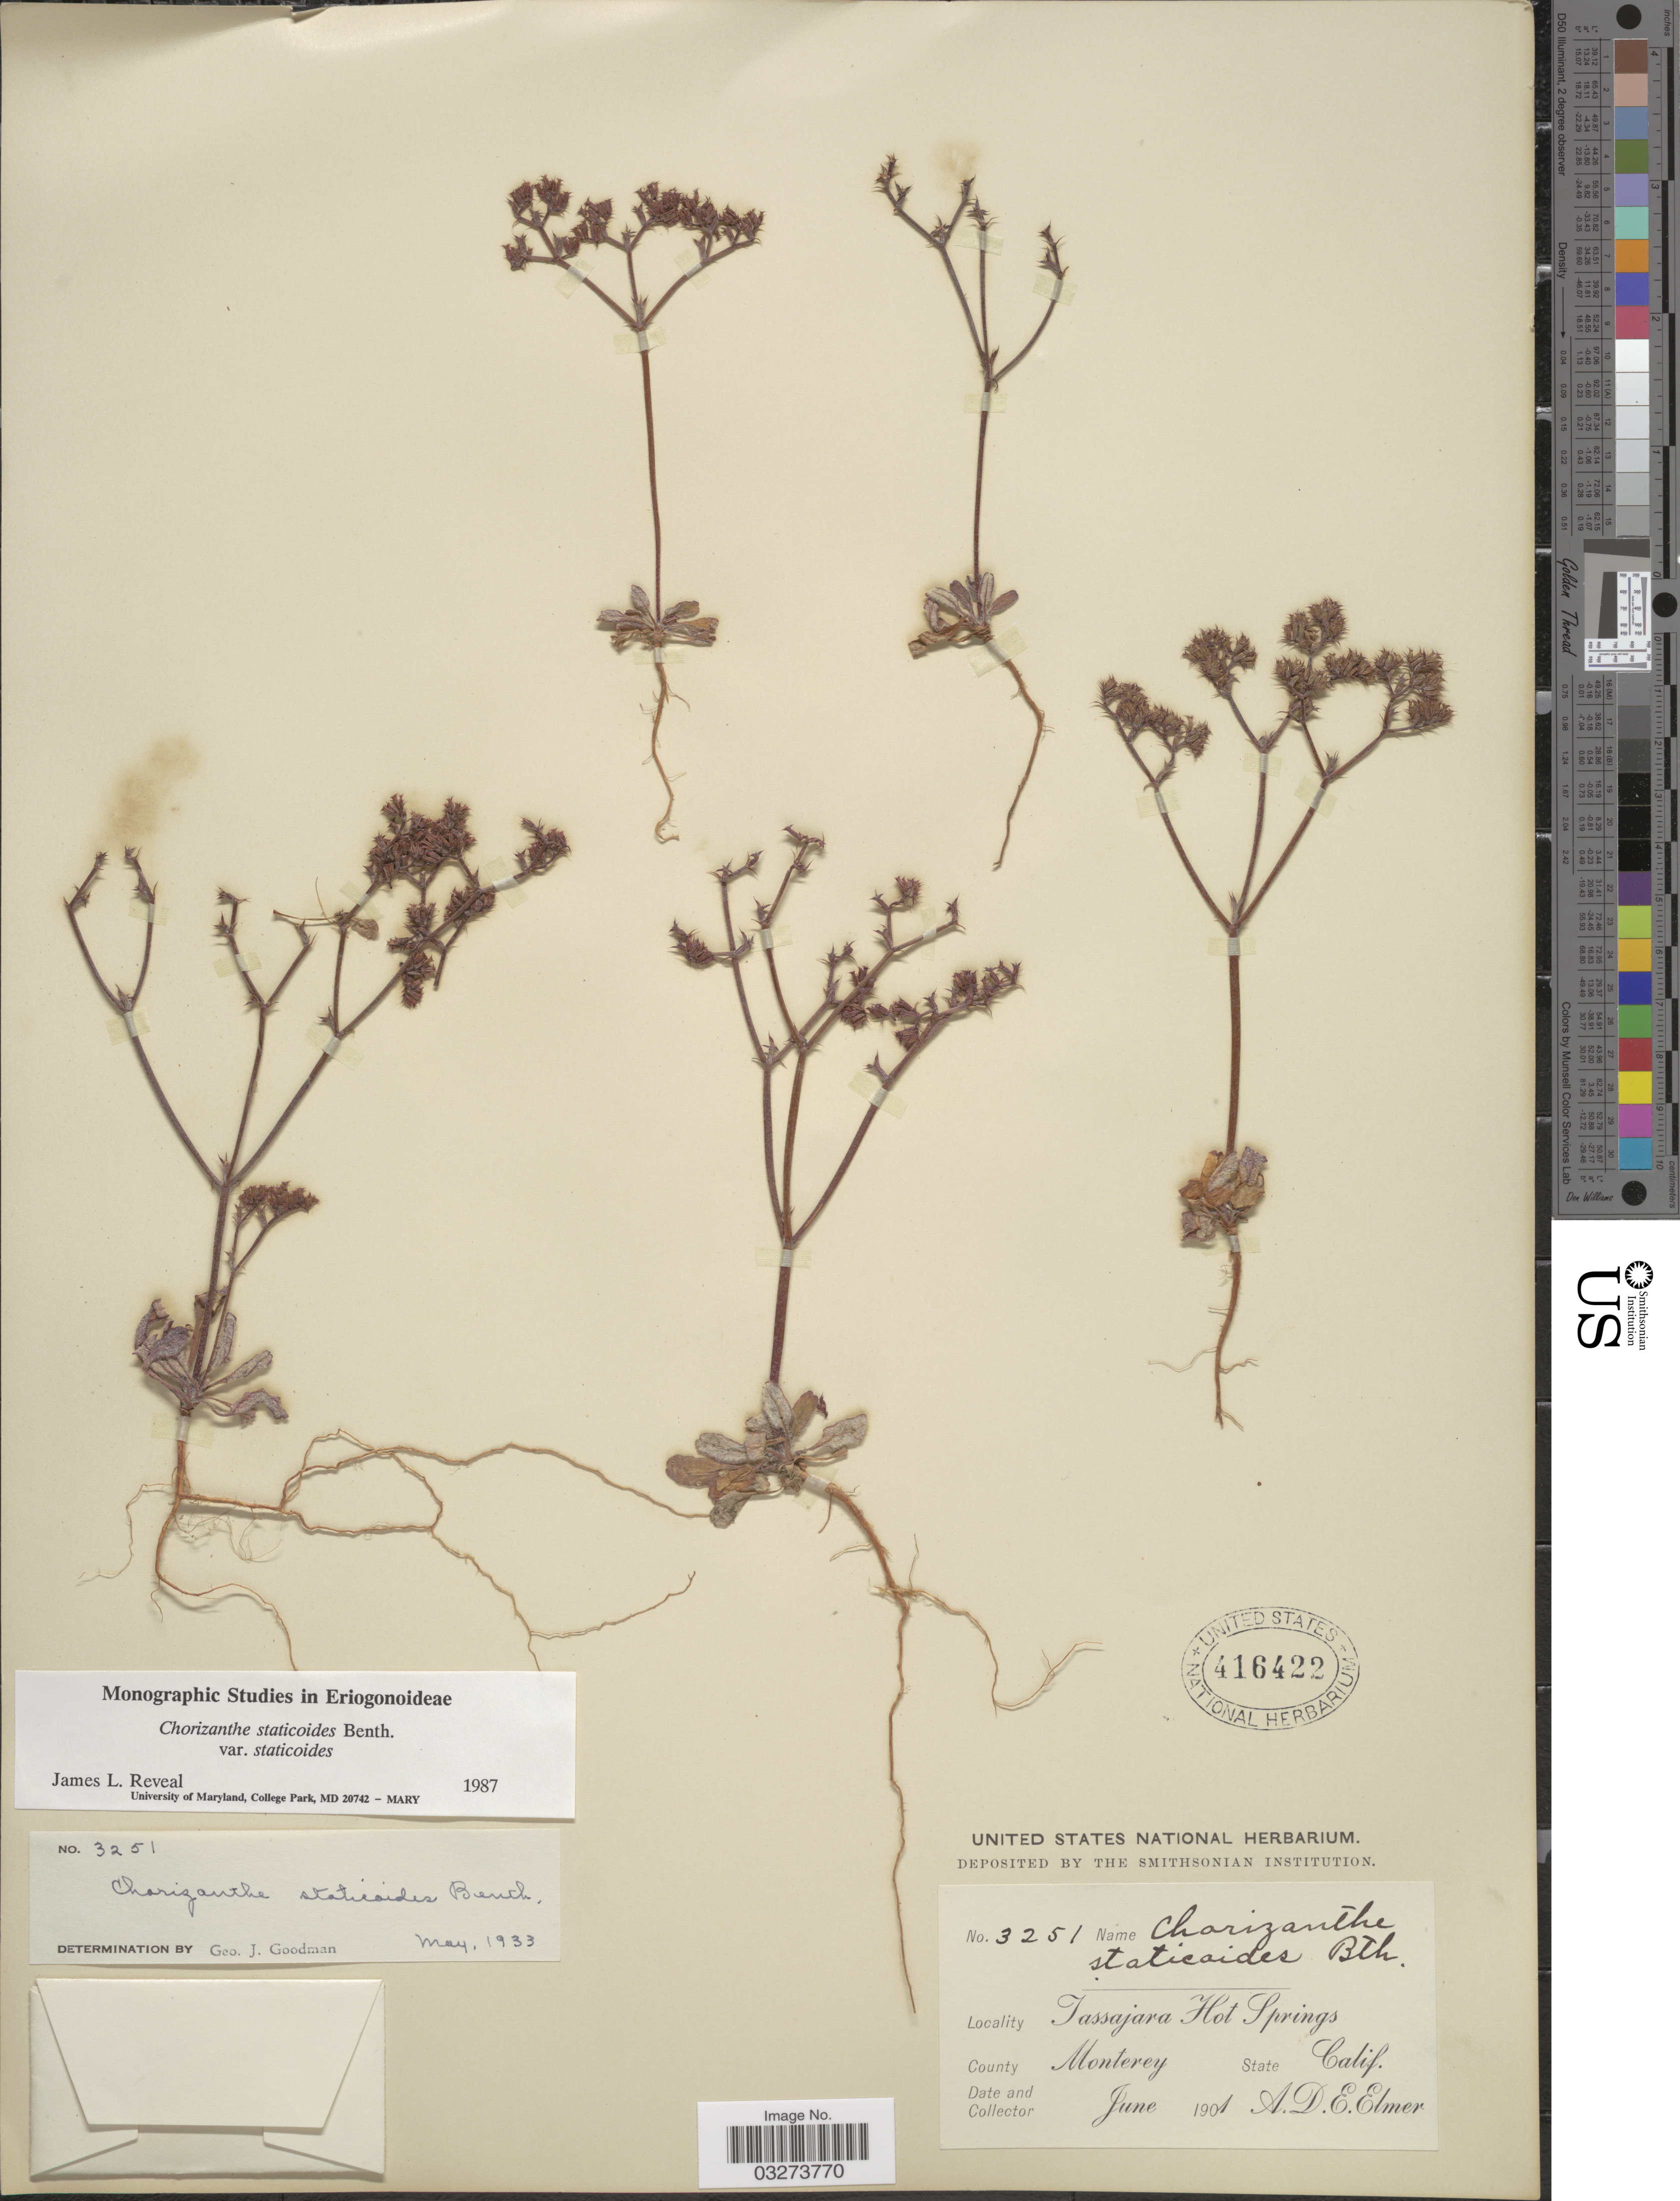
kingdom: Plantae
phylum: Tracheophyta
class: Magnoliopsida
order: Caryophyllales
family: Polygonaceae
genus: Chorizanthe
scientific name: Chorizanthe staticoides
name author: Benth.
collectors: A. D. E. Elmer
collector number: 3251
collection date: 1901-06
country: United States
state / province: California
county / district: Monterey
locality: Tassajara Hot Springs, County Monterey.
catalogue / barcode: US 416422